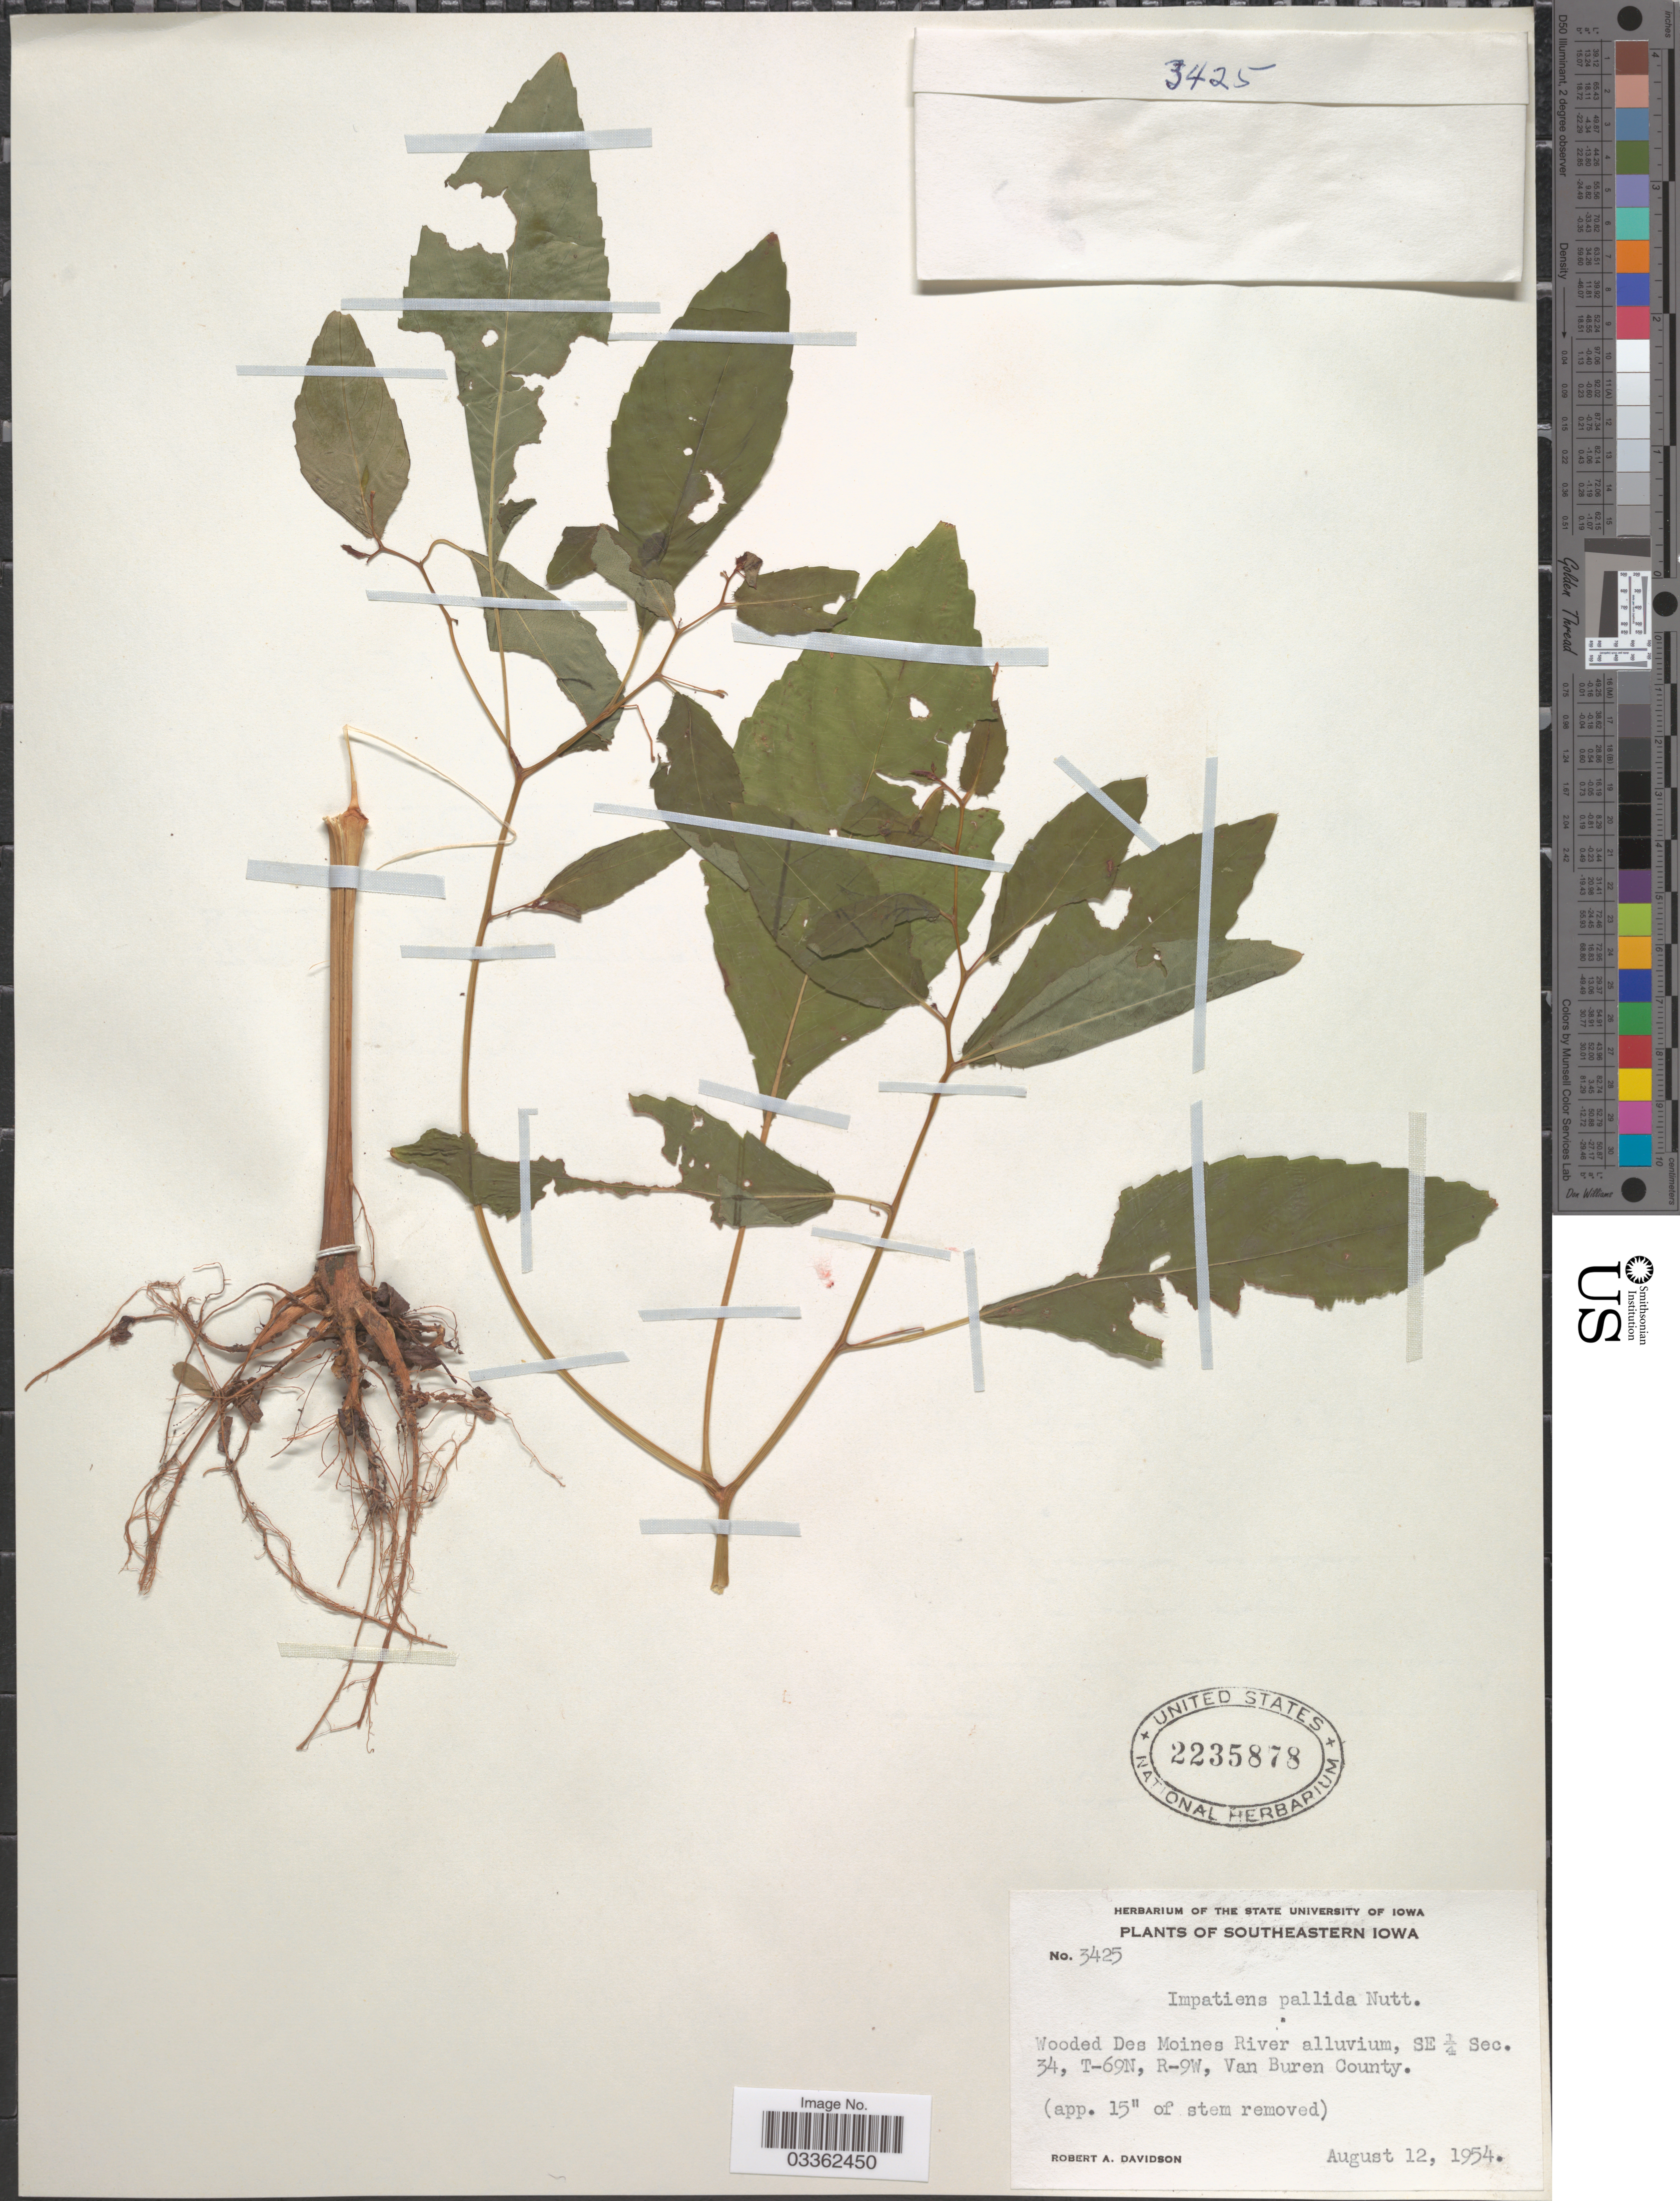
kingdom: Plantae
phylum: Tracheophyta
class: Magnoliopsida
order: Ericales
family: Balsaminaceae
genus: Impatiens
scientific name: Impatiens pallida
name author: Nutt.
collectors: R. A. Davidson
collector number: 3425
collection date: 1954-08-12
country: United States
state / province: Iowa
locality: Southeastern Iowa. Wooded Des Moines River alluvium, SE ¼ Sec. 34, T-69N, R-9W, Van Buren County.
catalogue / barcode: US 2235878